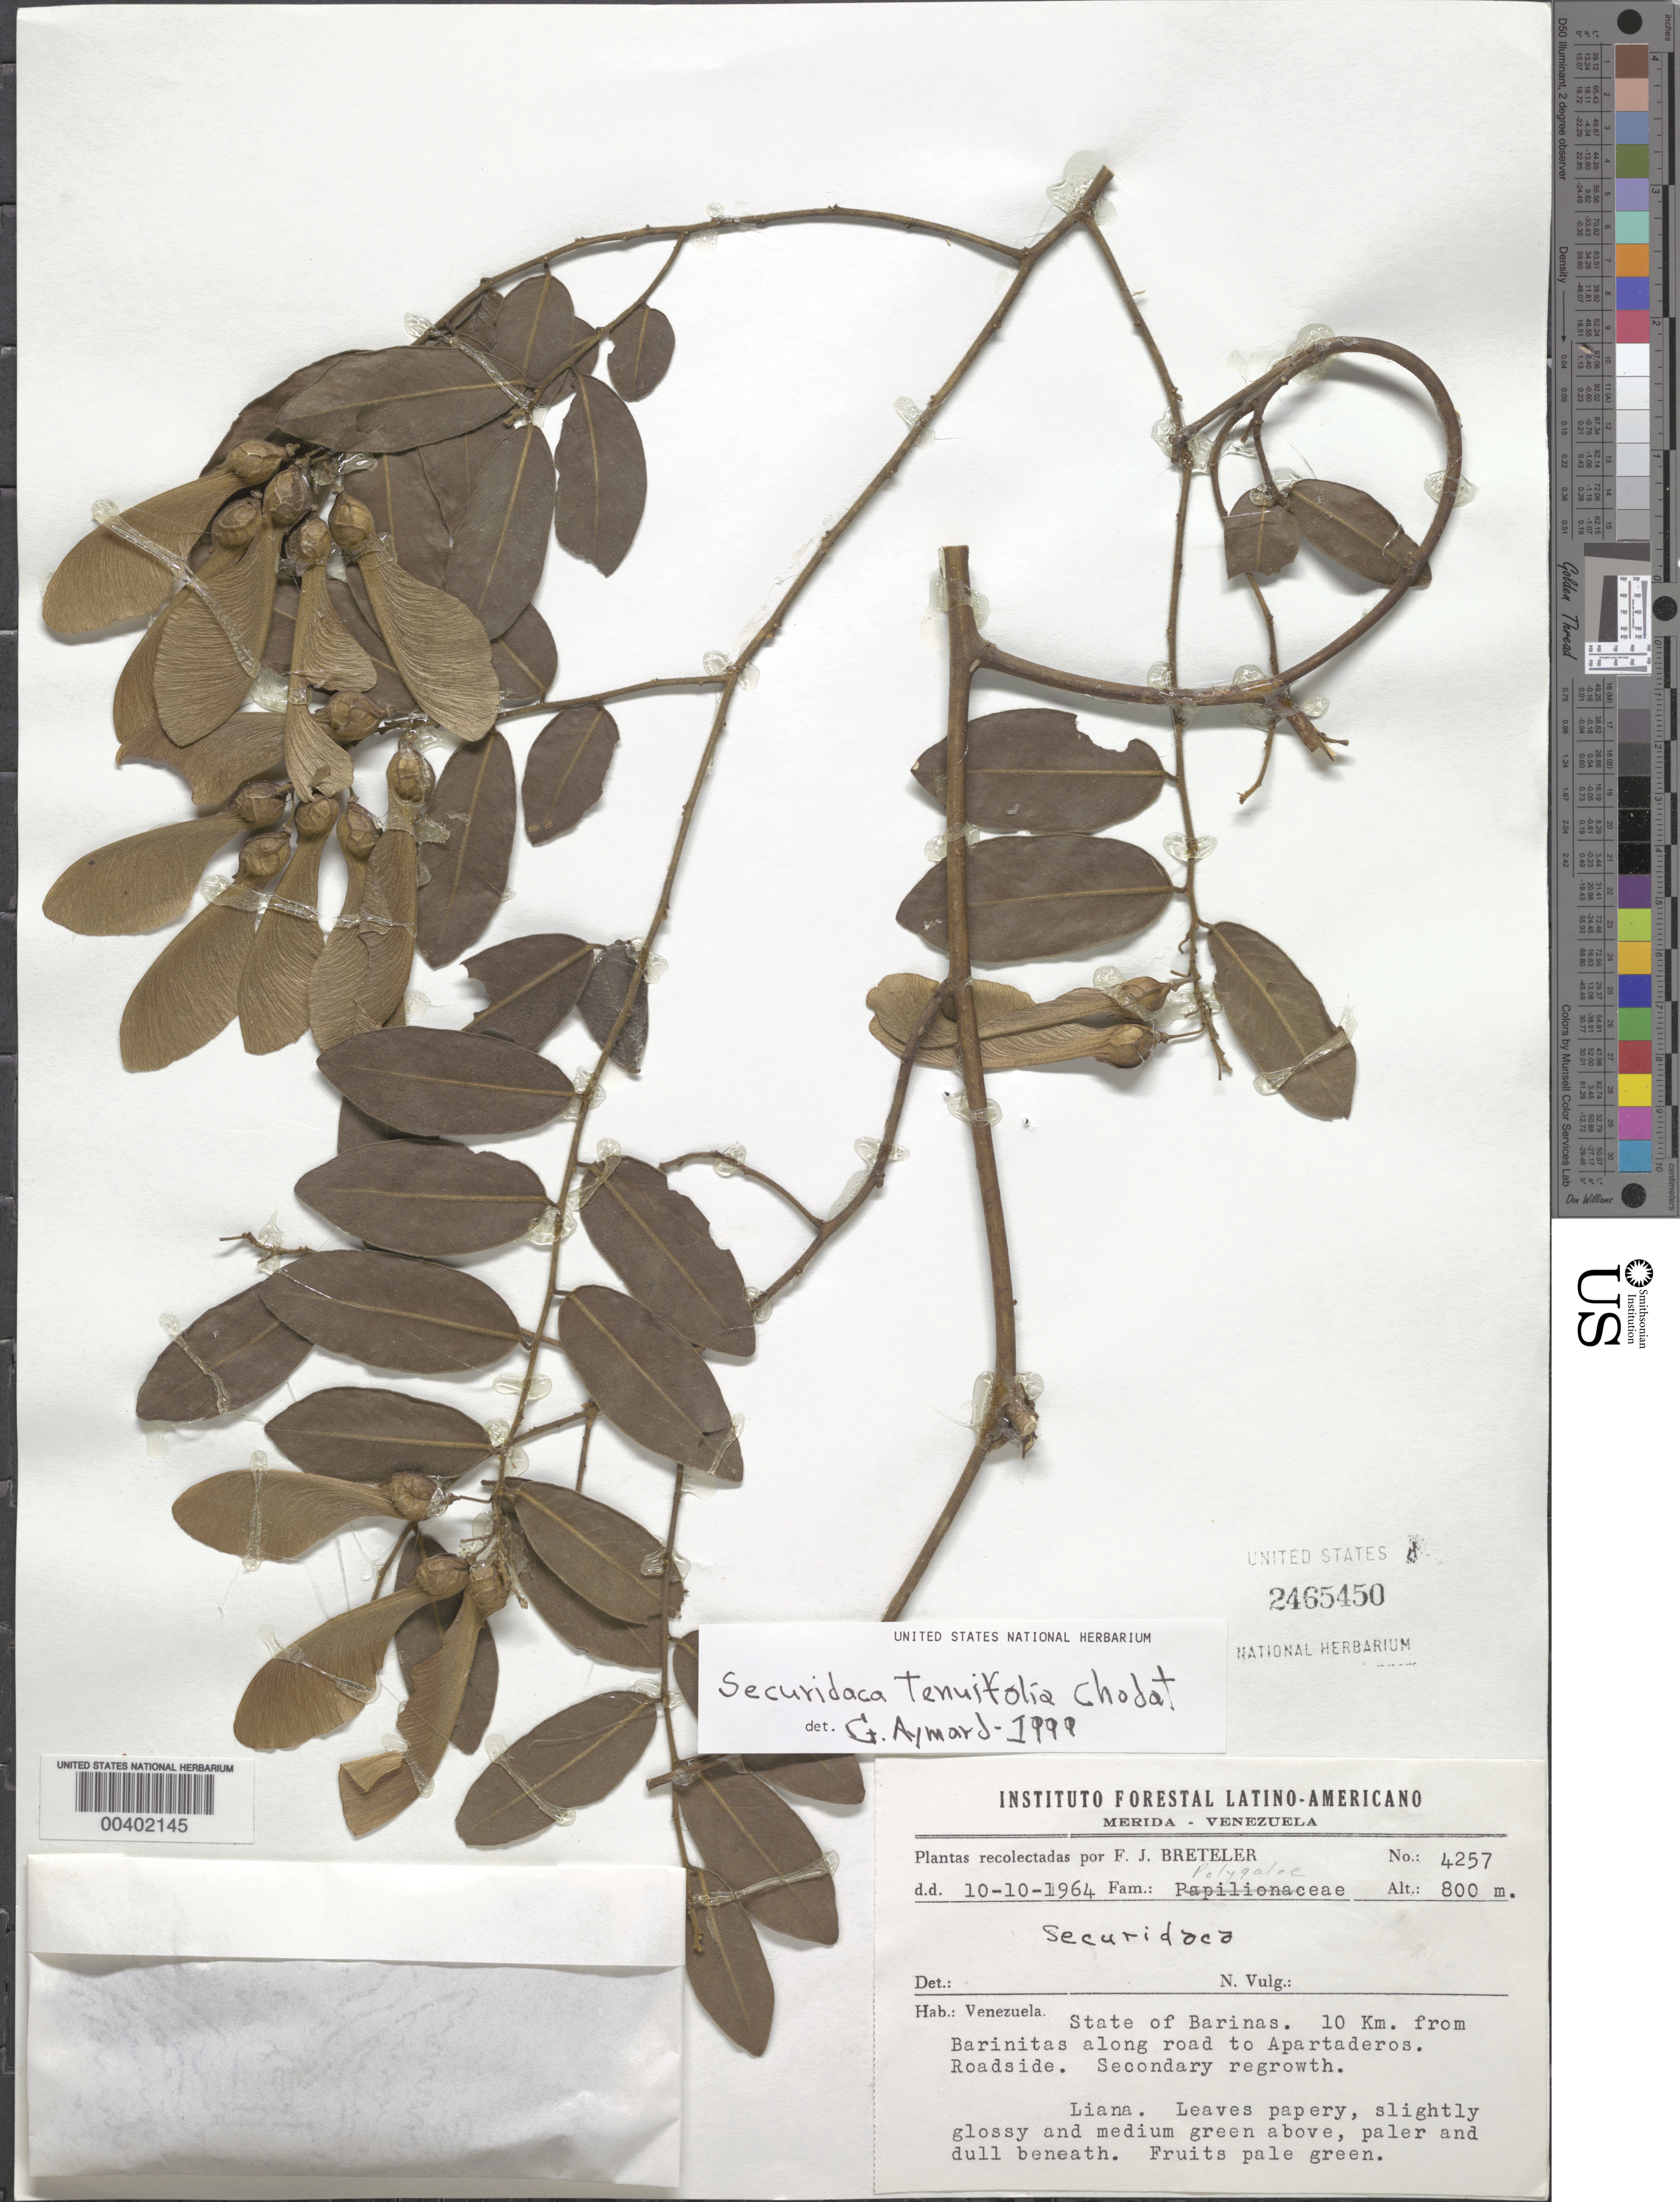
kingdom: Plantae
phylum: Tracheophyta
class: Magnoliopsida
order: Fabales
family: Polygalaceae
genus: Securidaca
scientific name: Securidaca sp.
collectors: F. J. Breteler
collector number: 4257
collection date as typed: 10 Oct 1964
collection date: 1964-10-10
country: Venezuela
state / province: Barinas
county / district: Bolívar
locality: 10 km. from Barinitas along road to Apartaderos.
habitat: Roadside.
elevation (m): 800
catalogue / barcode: US 2465450